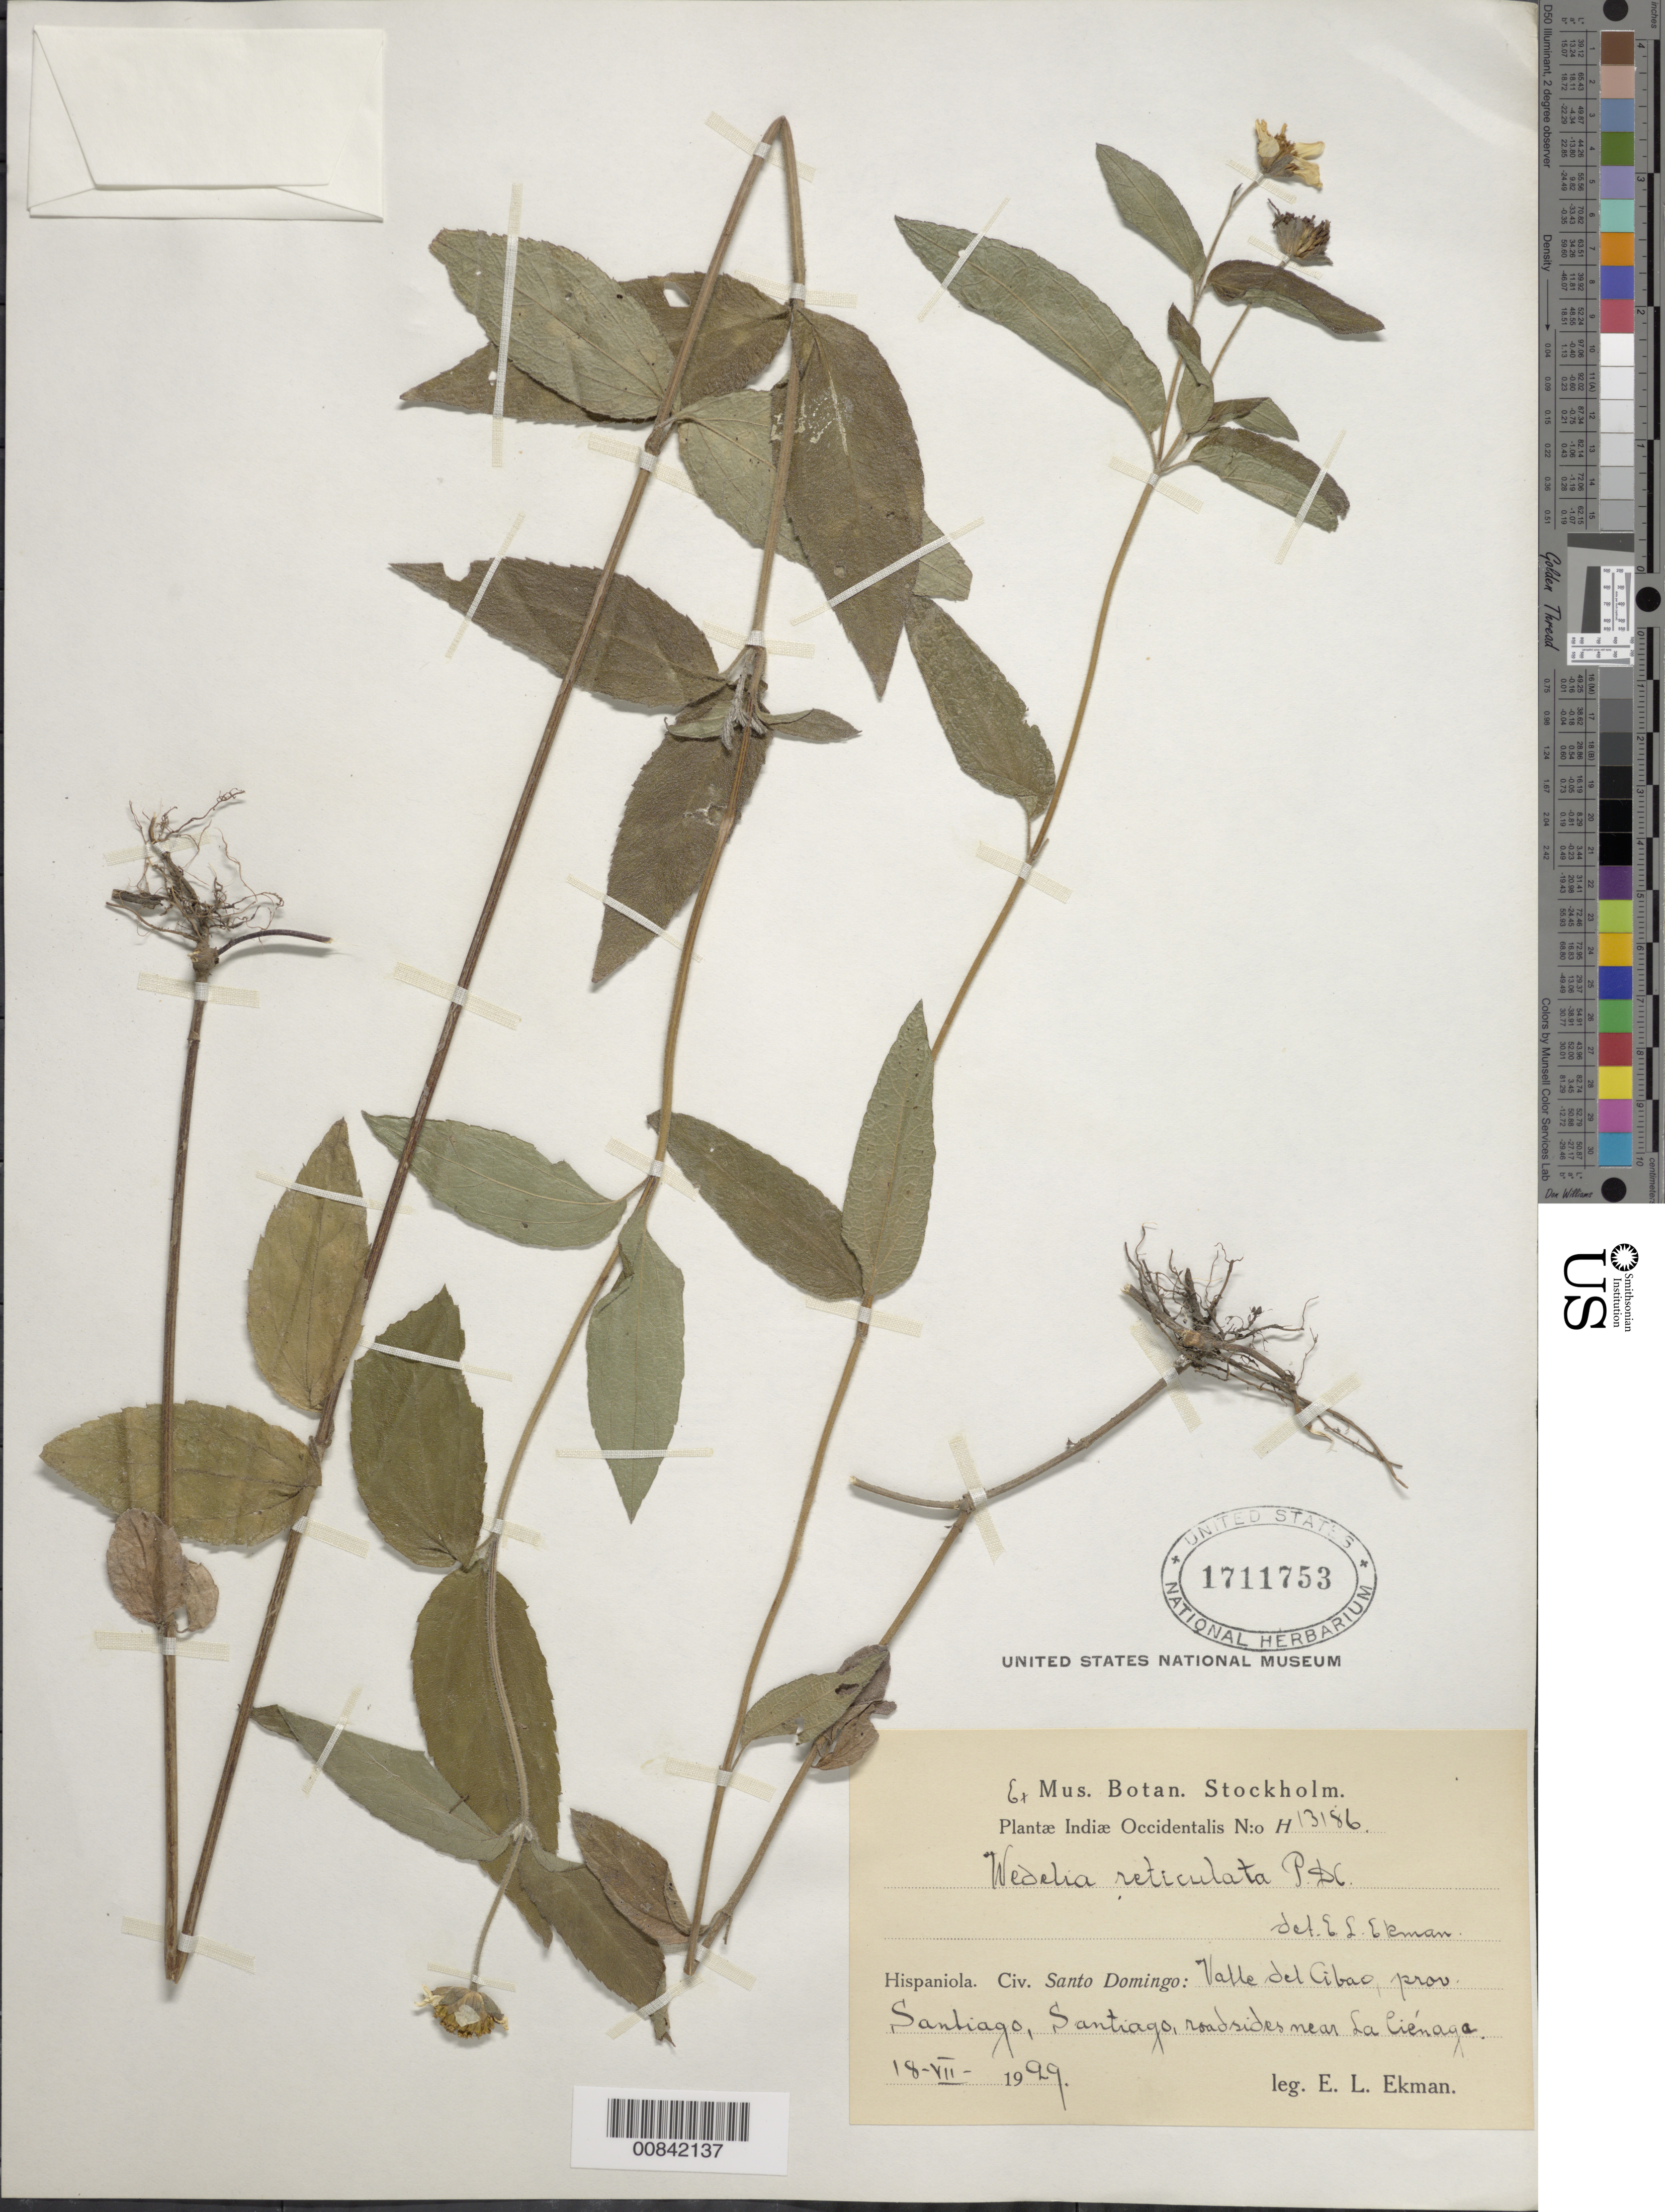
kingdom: Plantae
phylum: Tracheophyta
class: Magnoliopsida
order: Asterales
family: Asteraceae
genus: Wedelia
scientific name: Wedelia reticulata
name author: DC.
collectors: E. L. Ekman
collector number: H 13186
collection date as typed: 18 Jul 1929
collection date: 1929-07-18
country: Dominican Republic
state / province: Santiago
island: Hispaniola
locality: Valle del Cibao, Santiago, near La Ciénaga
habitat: Raodsides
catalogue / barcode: US 1711753